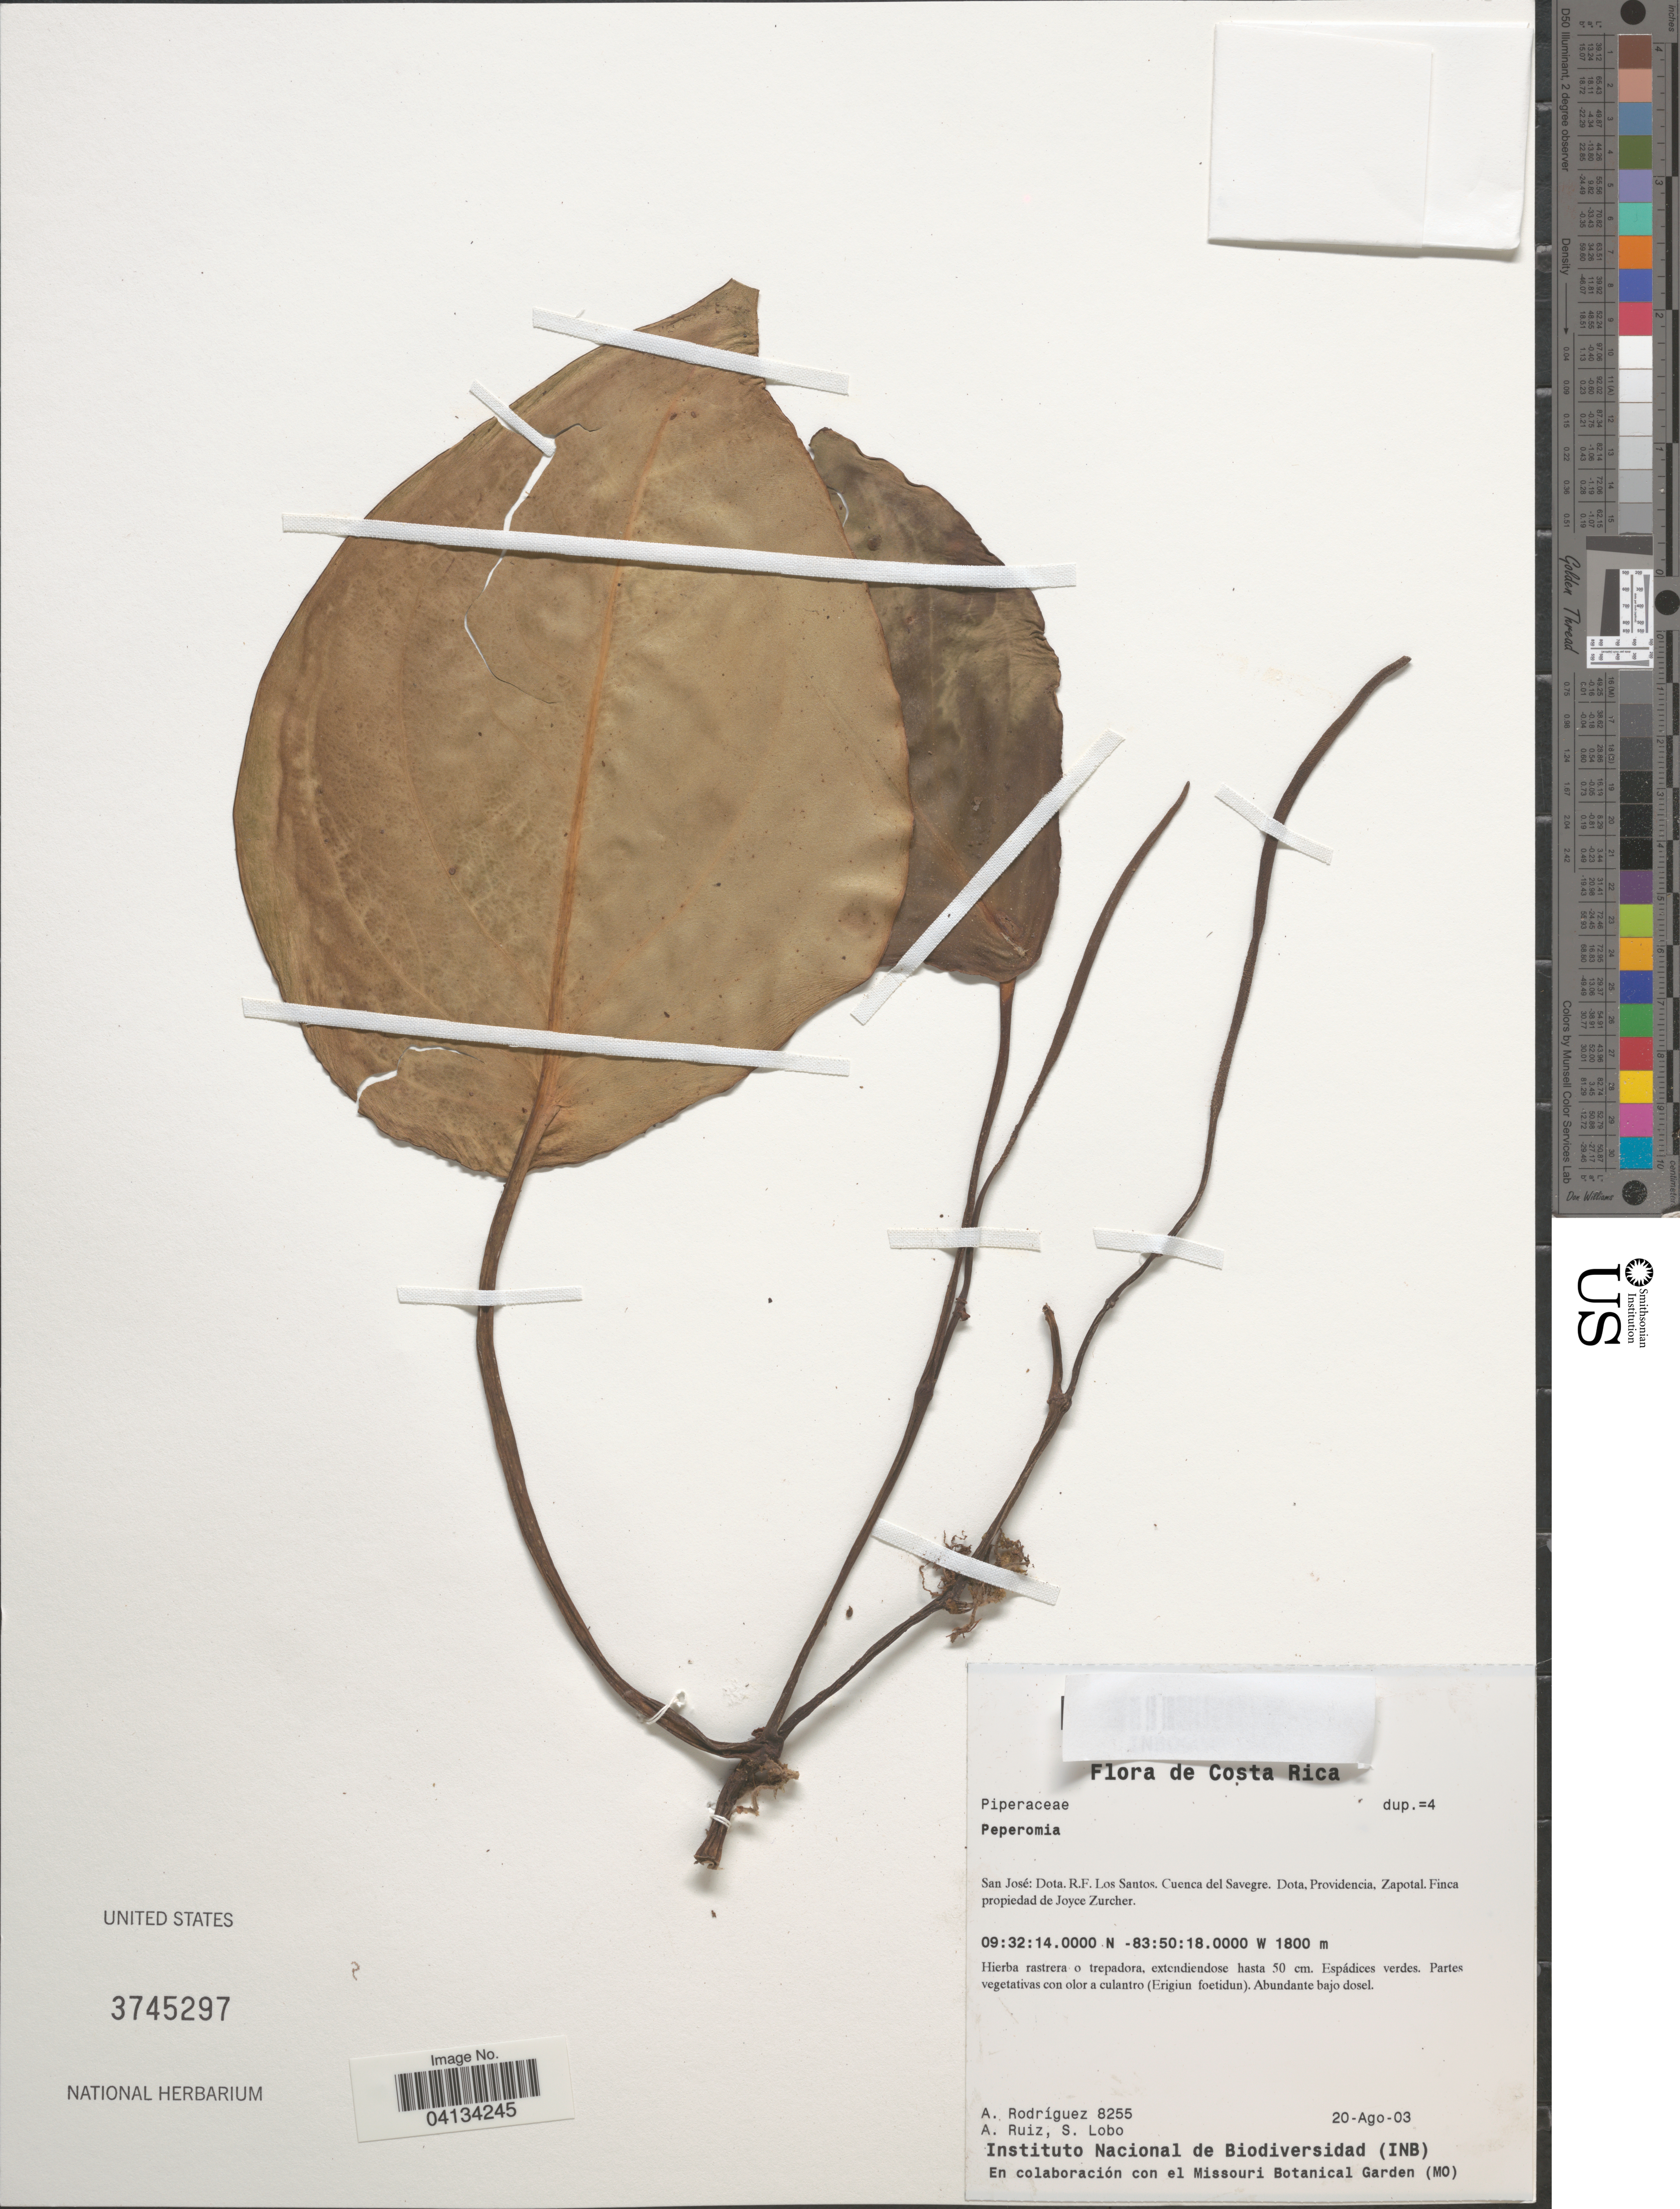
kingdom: Plantae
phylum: Tracheophyta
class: Magnoliopsida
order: Piperales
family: Piperaceae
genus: Peperomia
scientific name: Peperomia maculosa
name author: (L.) Hook.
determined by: Jiménez, José Estaban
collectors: A. Rodríguez, A. Ruiz & S. Lobo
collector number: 8255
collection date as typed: Transcribed d/m/y: 20/8/3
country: Costa Rica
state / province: San José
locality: Dota. R.F. Los Santos. Cuenca del Savegre. Dota, Providencia, Zapotal. Finca propiedad de Joyce Zurcher.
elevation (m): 1800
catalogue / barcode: US 3745297